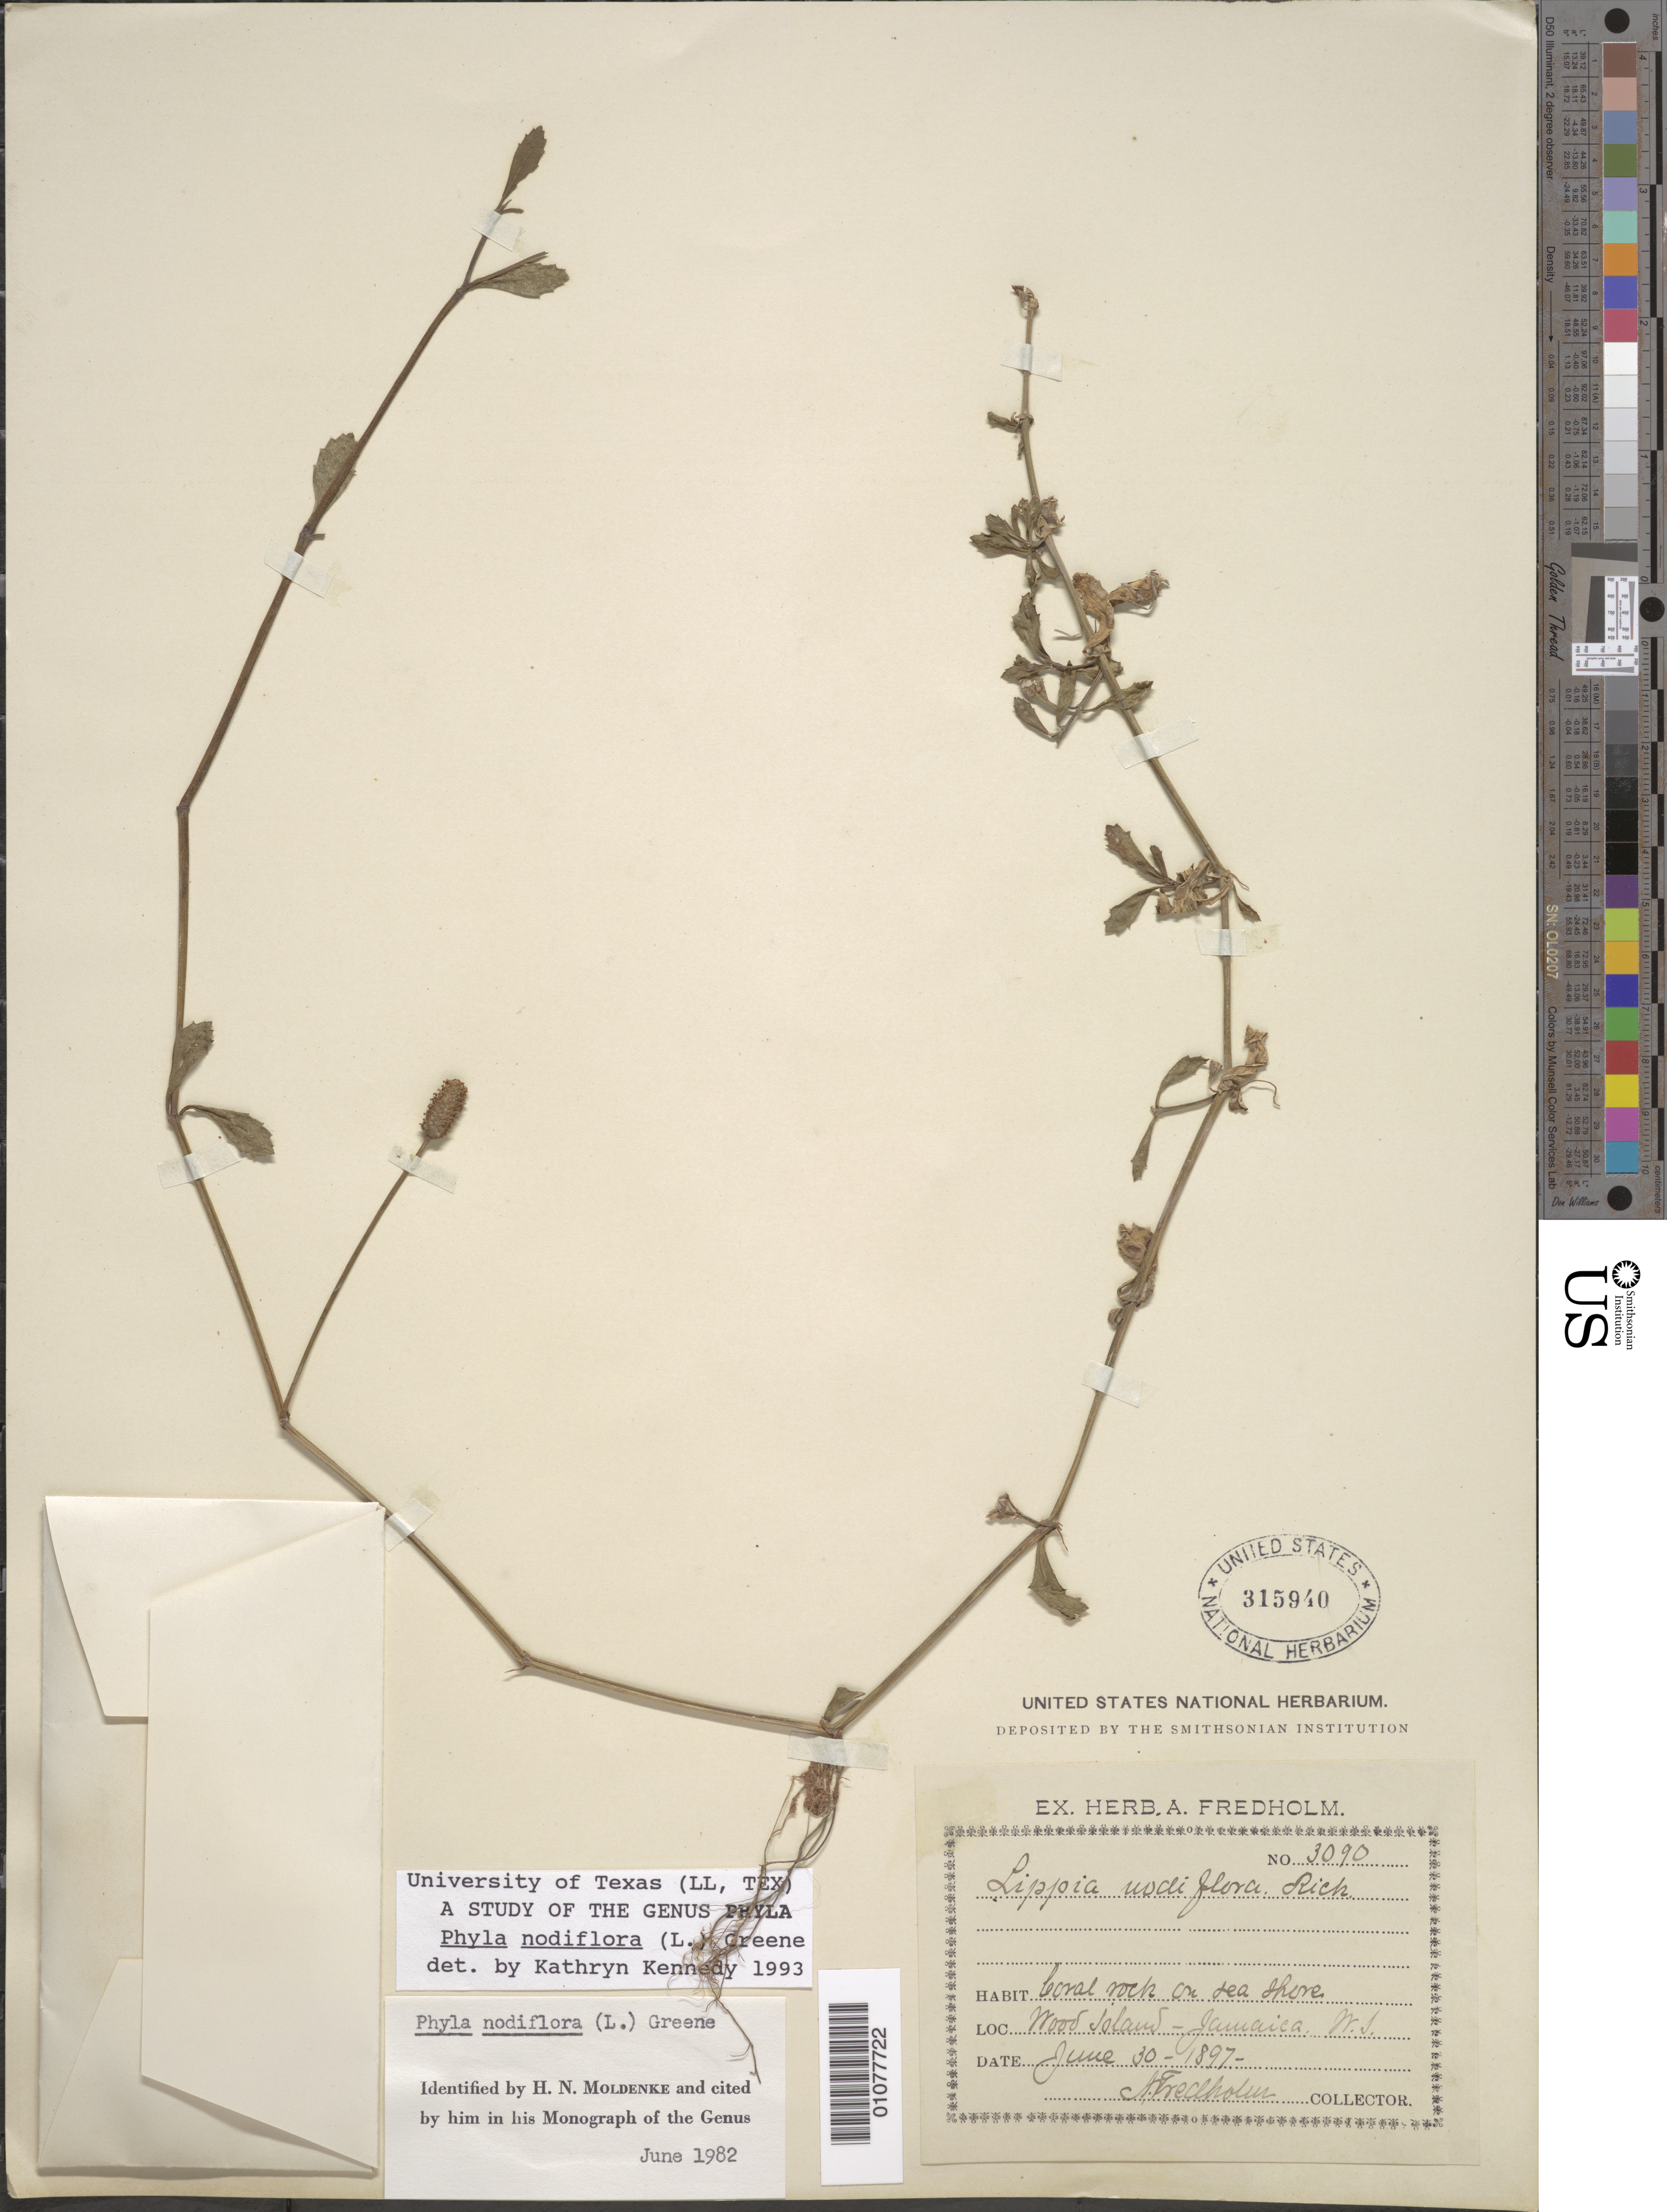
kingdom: Plantae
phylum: Tracheophyta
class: Magnoliopsida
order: Lamiales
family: Verbenaceae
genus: Phyla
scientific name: Phyla nodiflora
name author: (L.) Greene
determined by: Kennedy, K.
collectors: A. Fredholm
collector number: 3090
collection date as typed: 30 Jun 1897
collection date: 1897-06-30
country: Jamaica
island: Jamaica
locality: Wood Island.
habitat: Coral rock on seashore.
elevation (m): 0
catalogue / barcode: US 315940